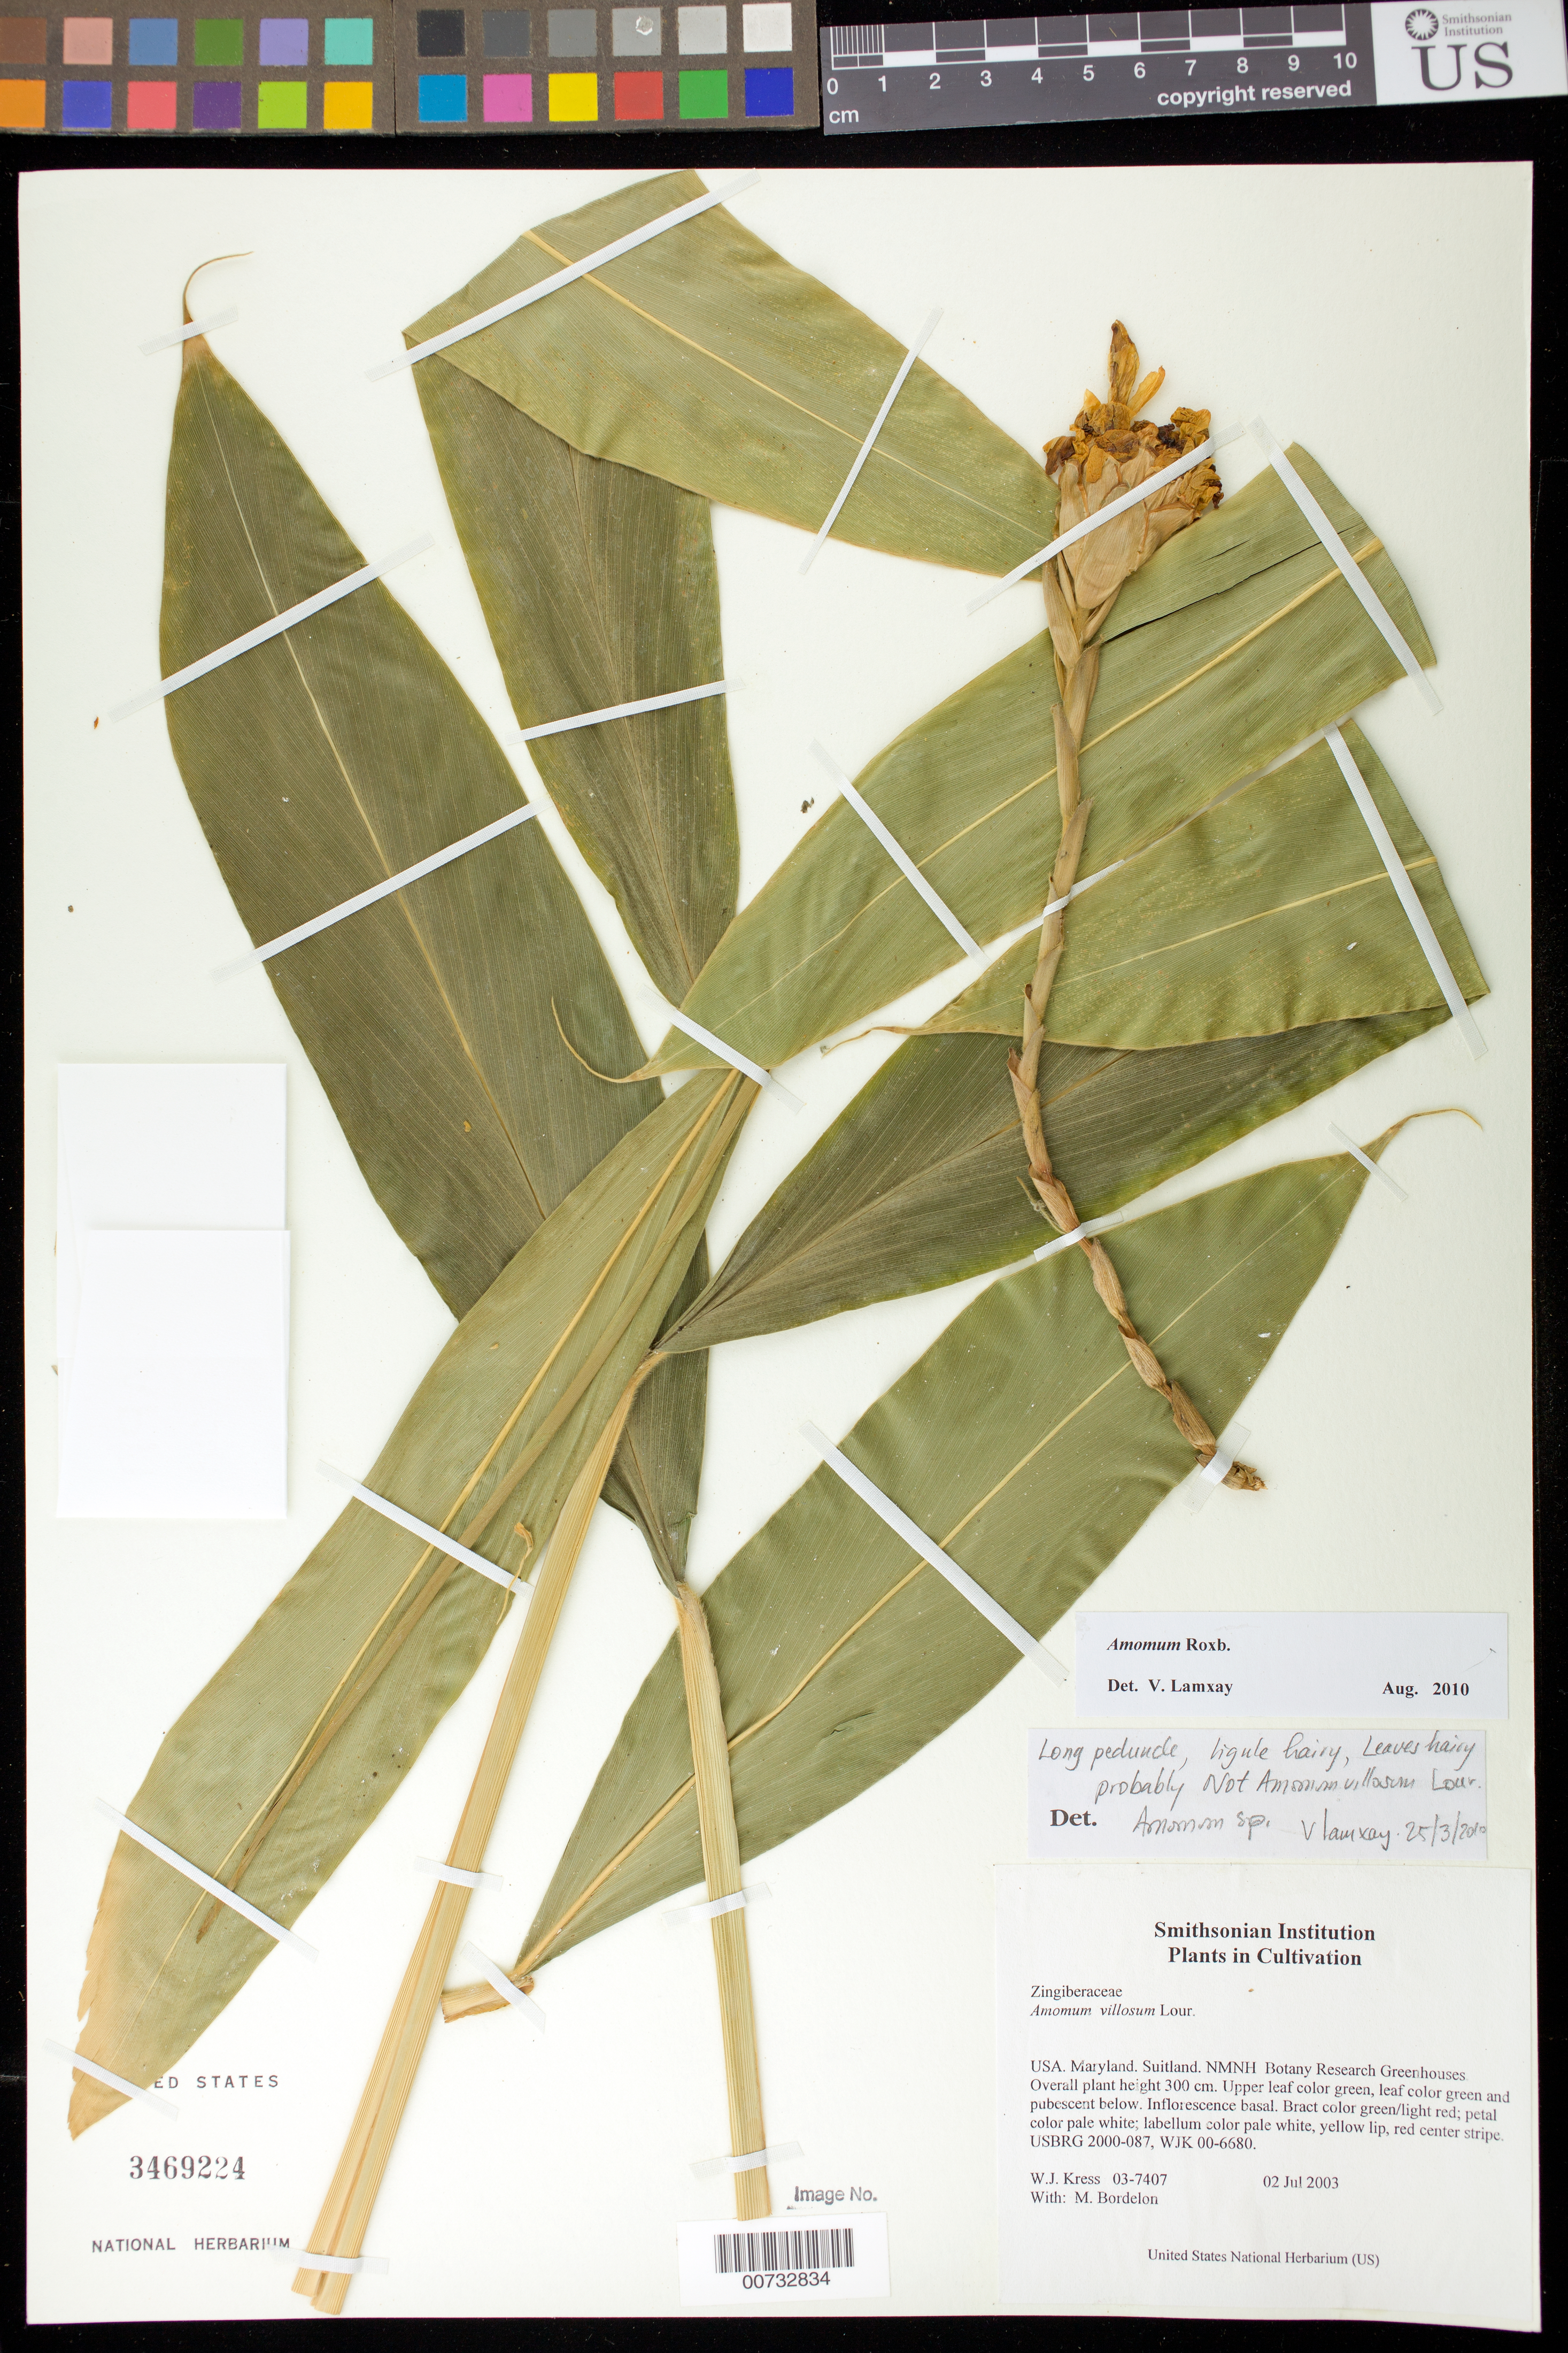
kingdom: Plantae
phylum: Tracheophyta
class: Liliopsida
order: Zingiberales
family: Zingiberaceae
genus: Amomum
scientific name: Amomum villosum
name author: Lour.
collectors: W. J. Kress & M. Bordelon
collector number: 03-7407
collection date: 2003-07-02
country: United States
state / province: Maryland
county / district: Prince George's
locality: NMNH Botany Research Greenhouses. Suitland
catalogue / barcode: US 3469224